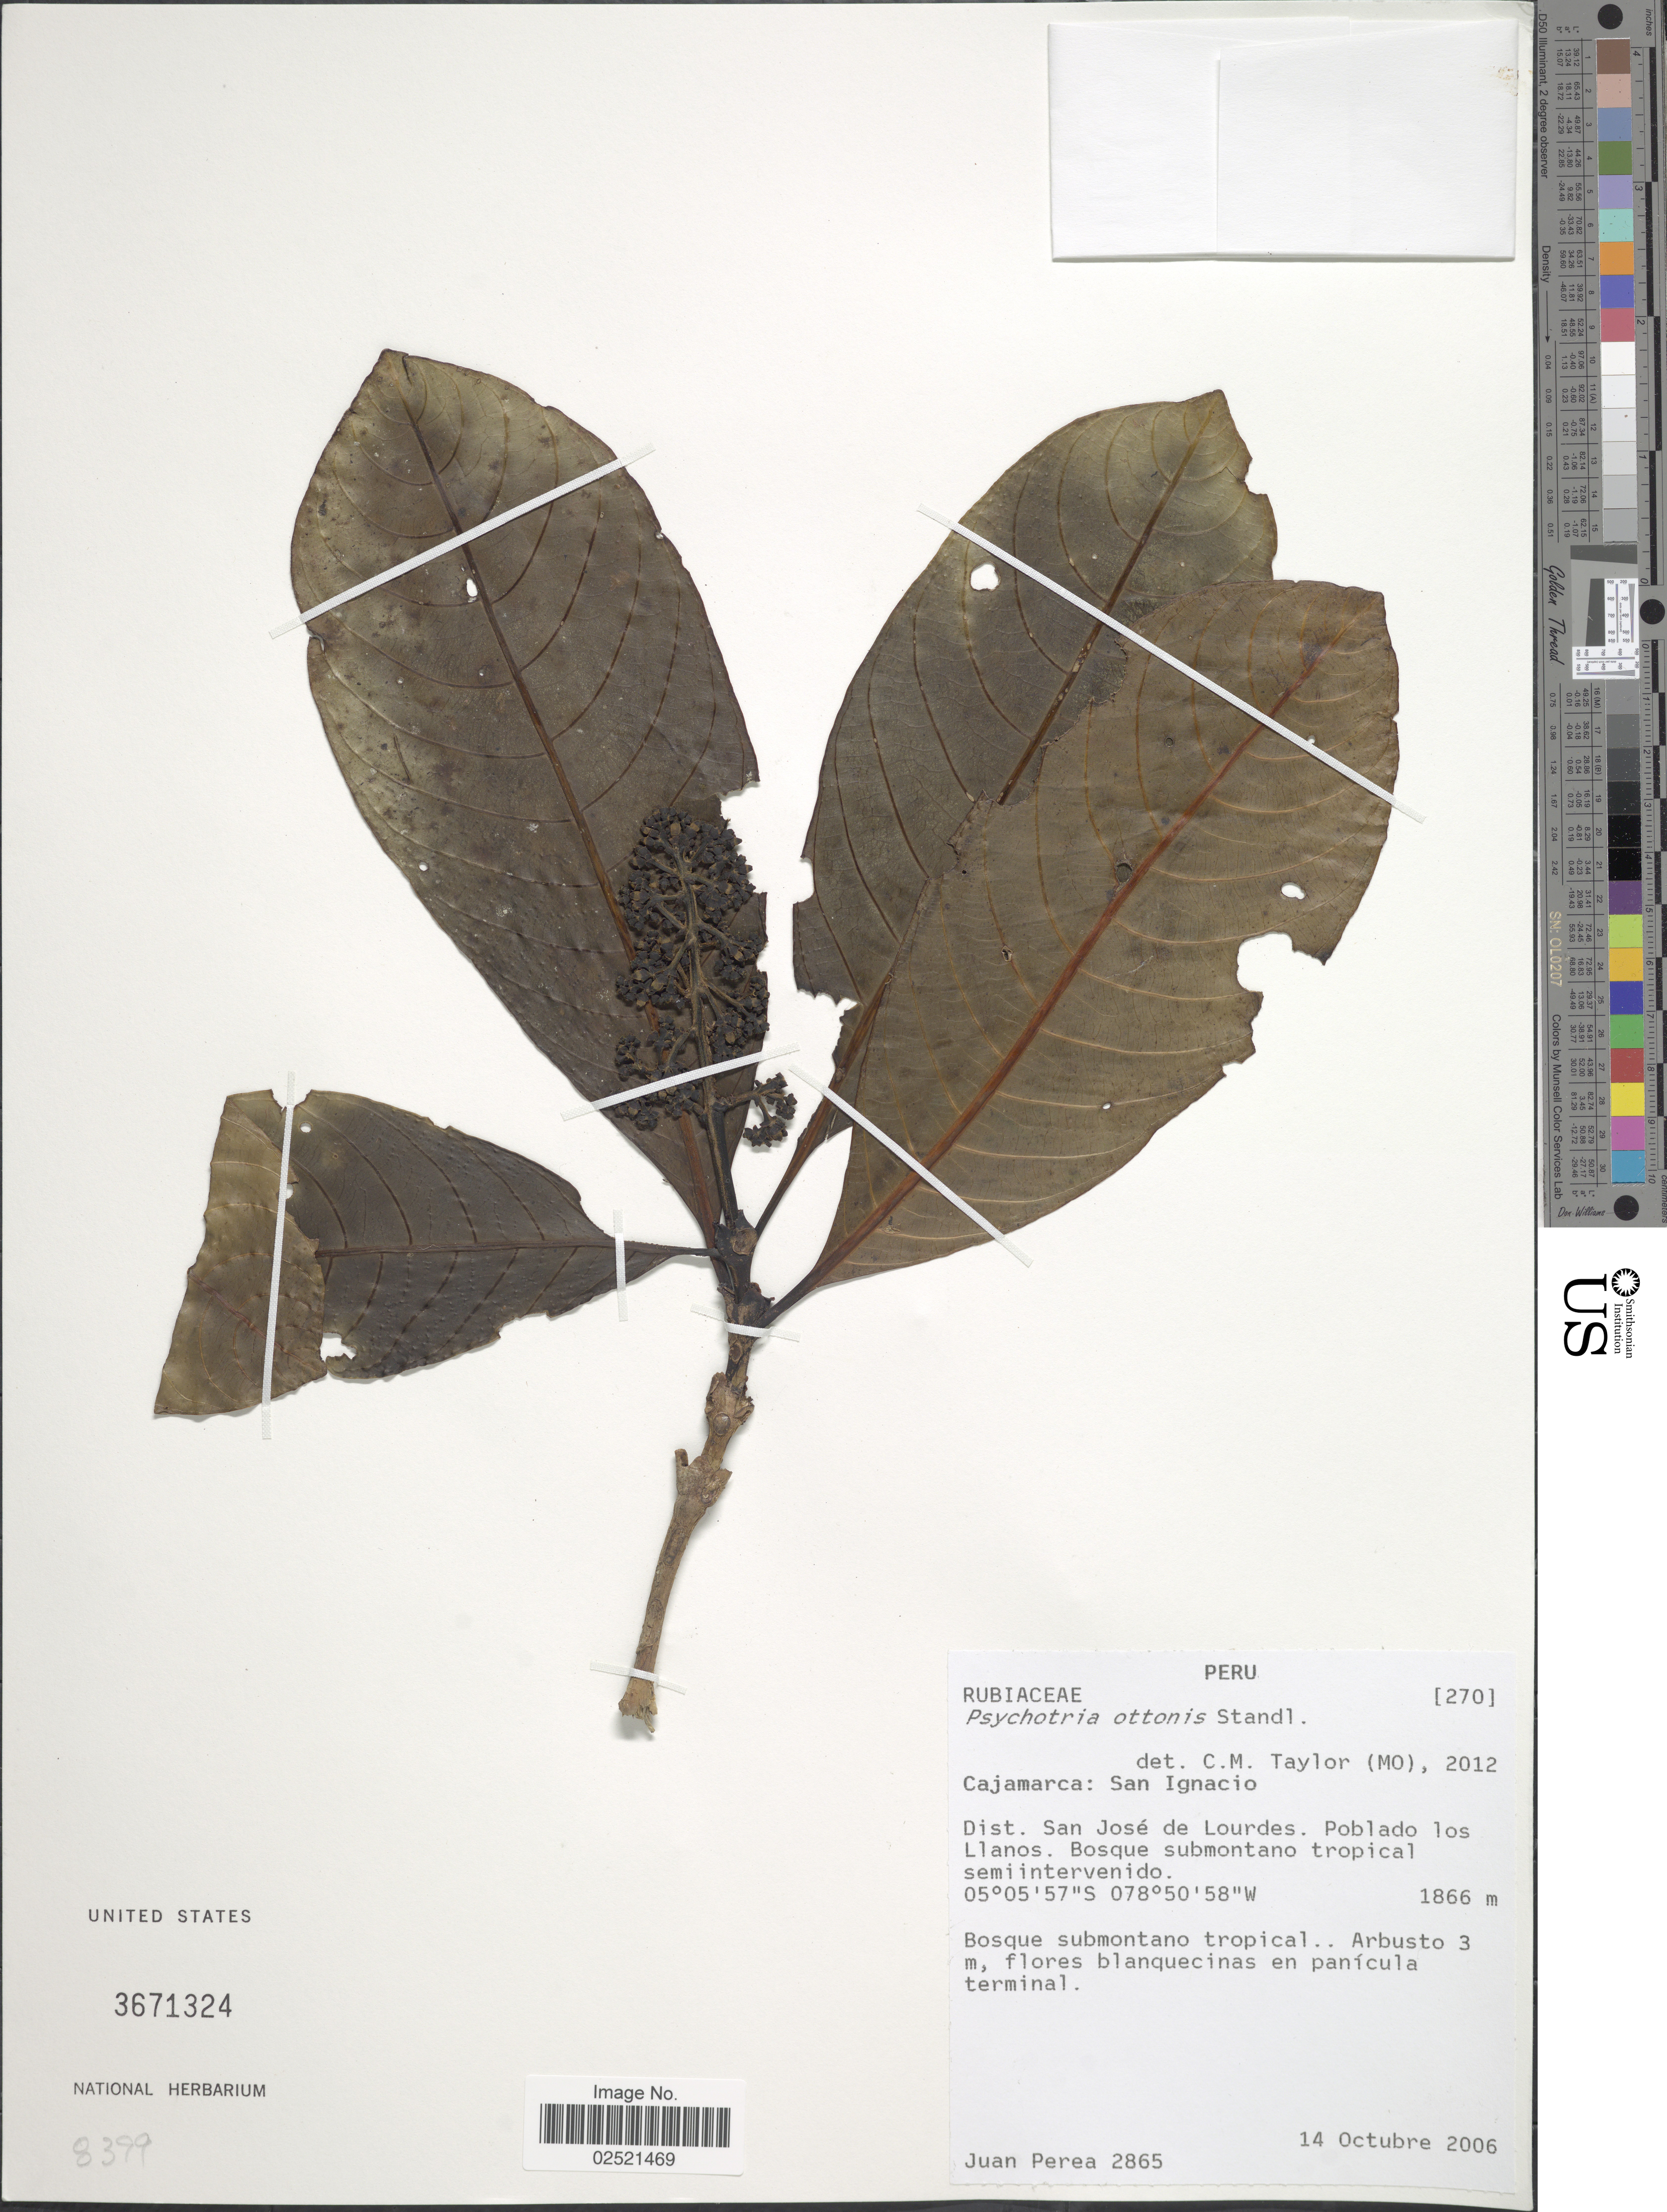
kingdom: Plantae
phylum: Tracheophyta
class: Magnoliopsida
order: Gentianales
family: Rubiaceae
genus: Psychotria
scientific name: Psychotria ottonis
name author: Standl.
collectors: J. Perea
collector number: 2865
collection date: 2006-10-14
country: Peru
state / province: Cajamarca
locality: San Ignacio, Dist. San Jose de Lourdes, Poblado los Llanos.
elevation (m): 1866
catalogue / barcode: US 3671324